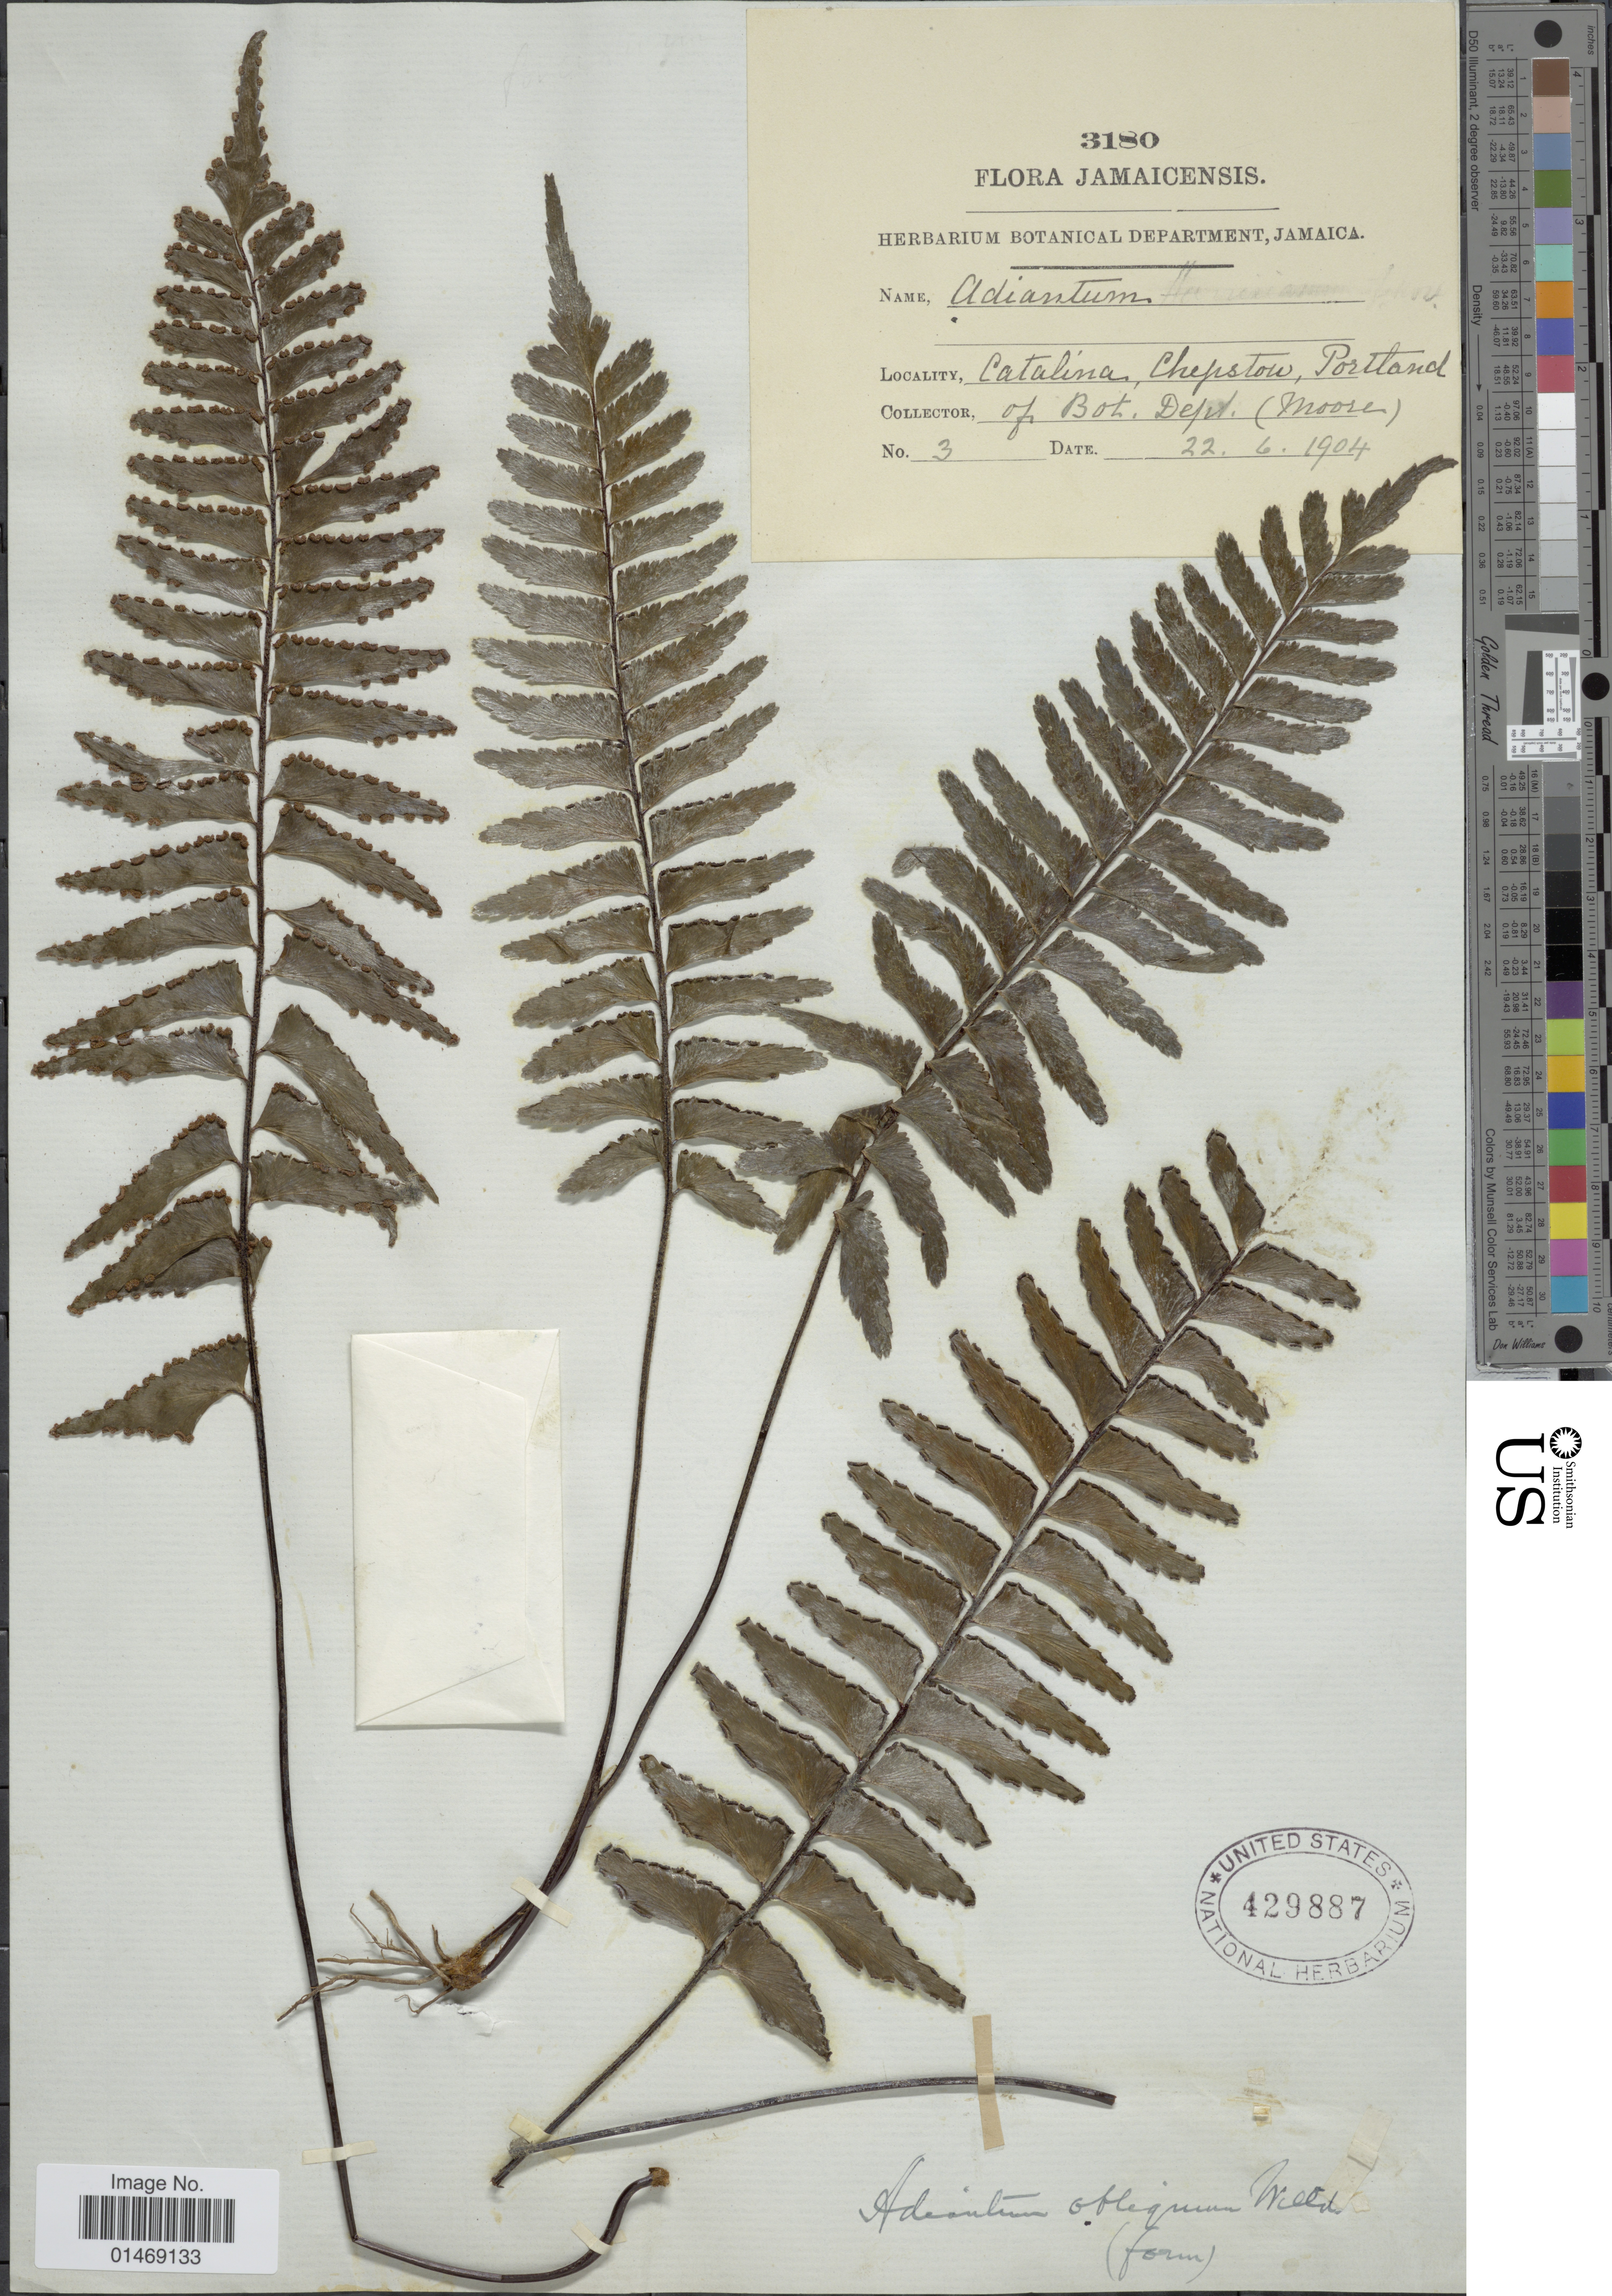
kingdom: Plantae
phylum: Tracheophyta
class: Polypodiopsida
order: Polypodiales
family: Pteridaceae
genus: Adiantum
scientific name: Adiantum obliquum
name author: Willd.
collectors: -. Moore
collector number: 3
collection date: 1904-06-22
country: Jamaica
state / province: Portland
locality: Catalina, Chepstow, Portland of Bot Dept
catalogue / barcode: US 429887